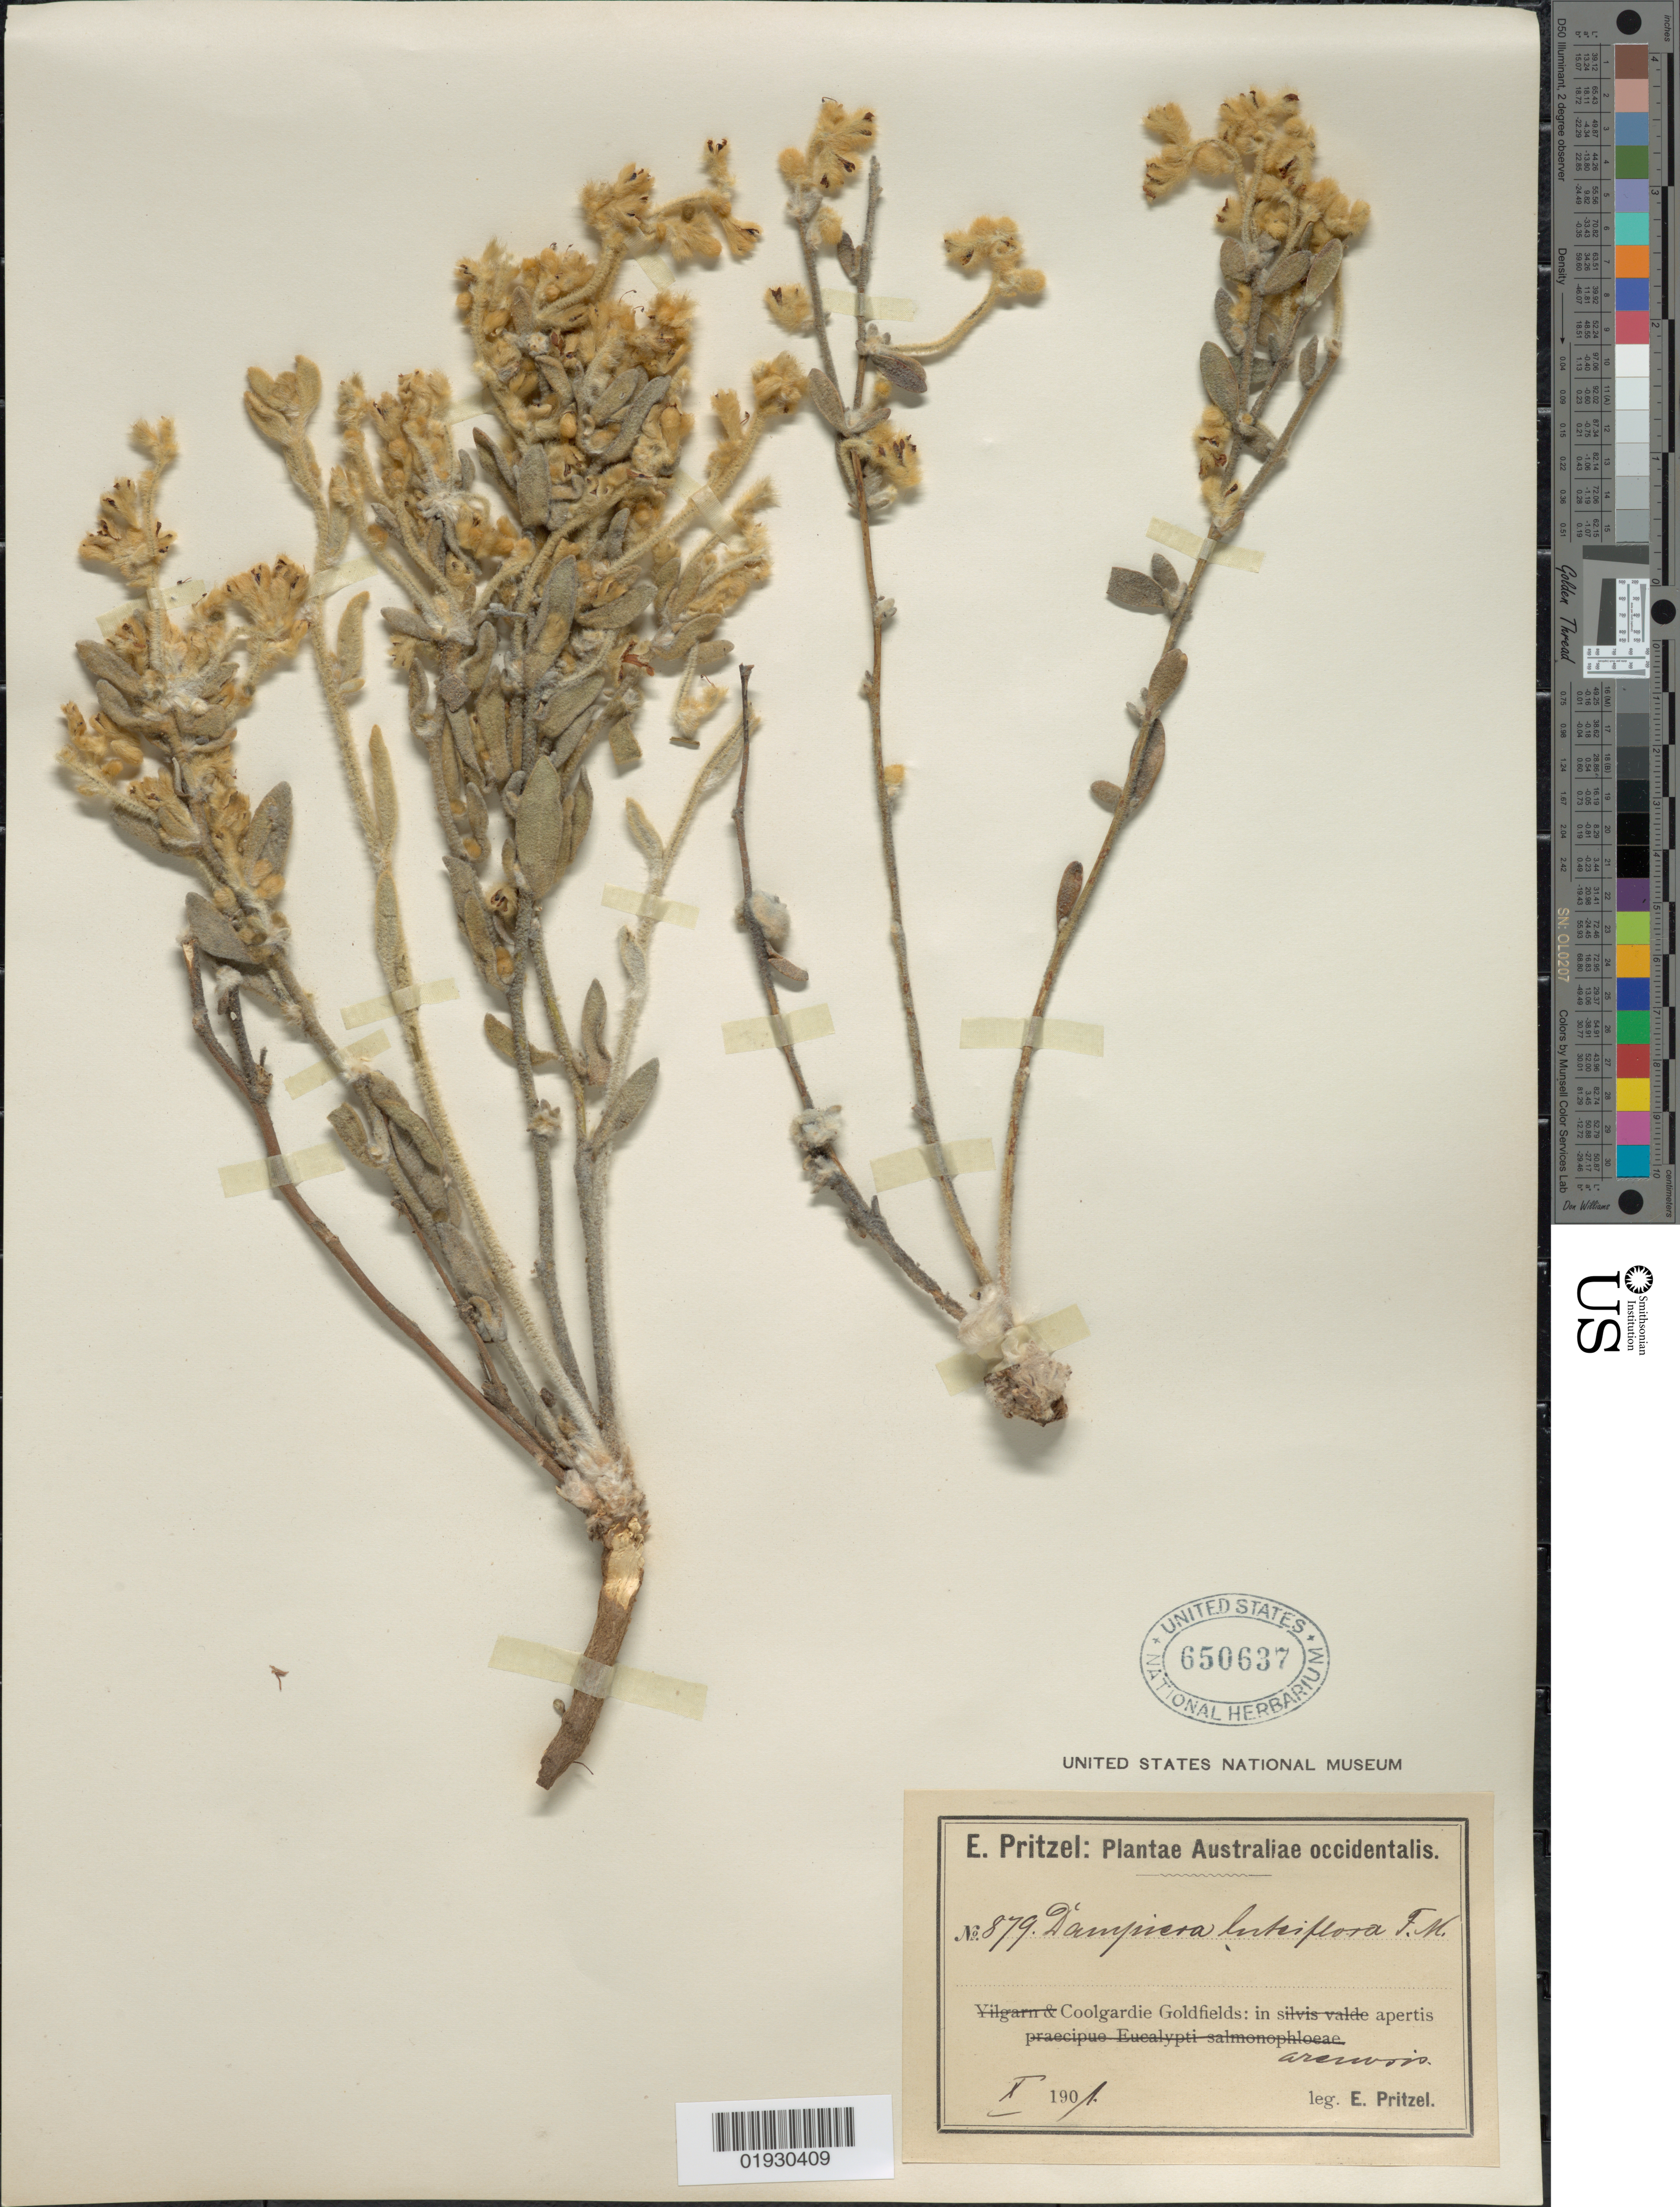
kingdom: Plantae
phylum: Tracheophyta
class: Magnoliopsida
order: Asterales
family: Goodeniaceae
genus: Dampiera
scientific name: Dampiera luteifolia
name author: F. Muell.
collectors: E. G. Pritzel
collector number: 879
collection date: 1901-10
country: Australia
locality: Coolgardie Goldfields: in apertis arenosis.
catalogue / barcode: US 650637